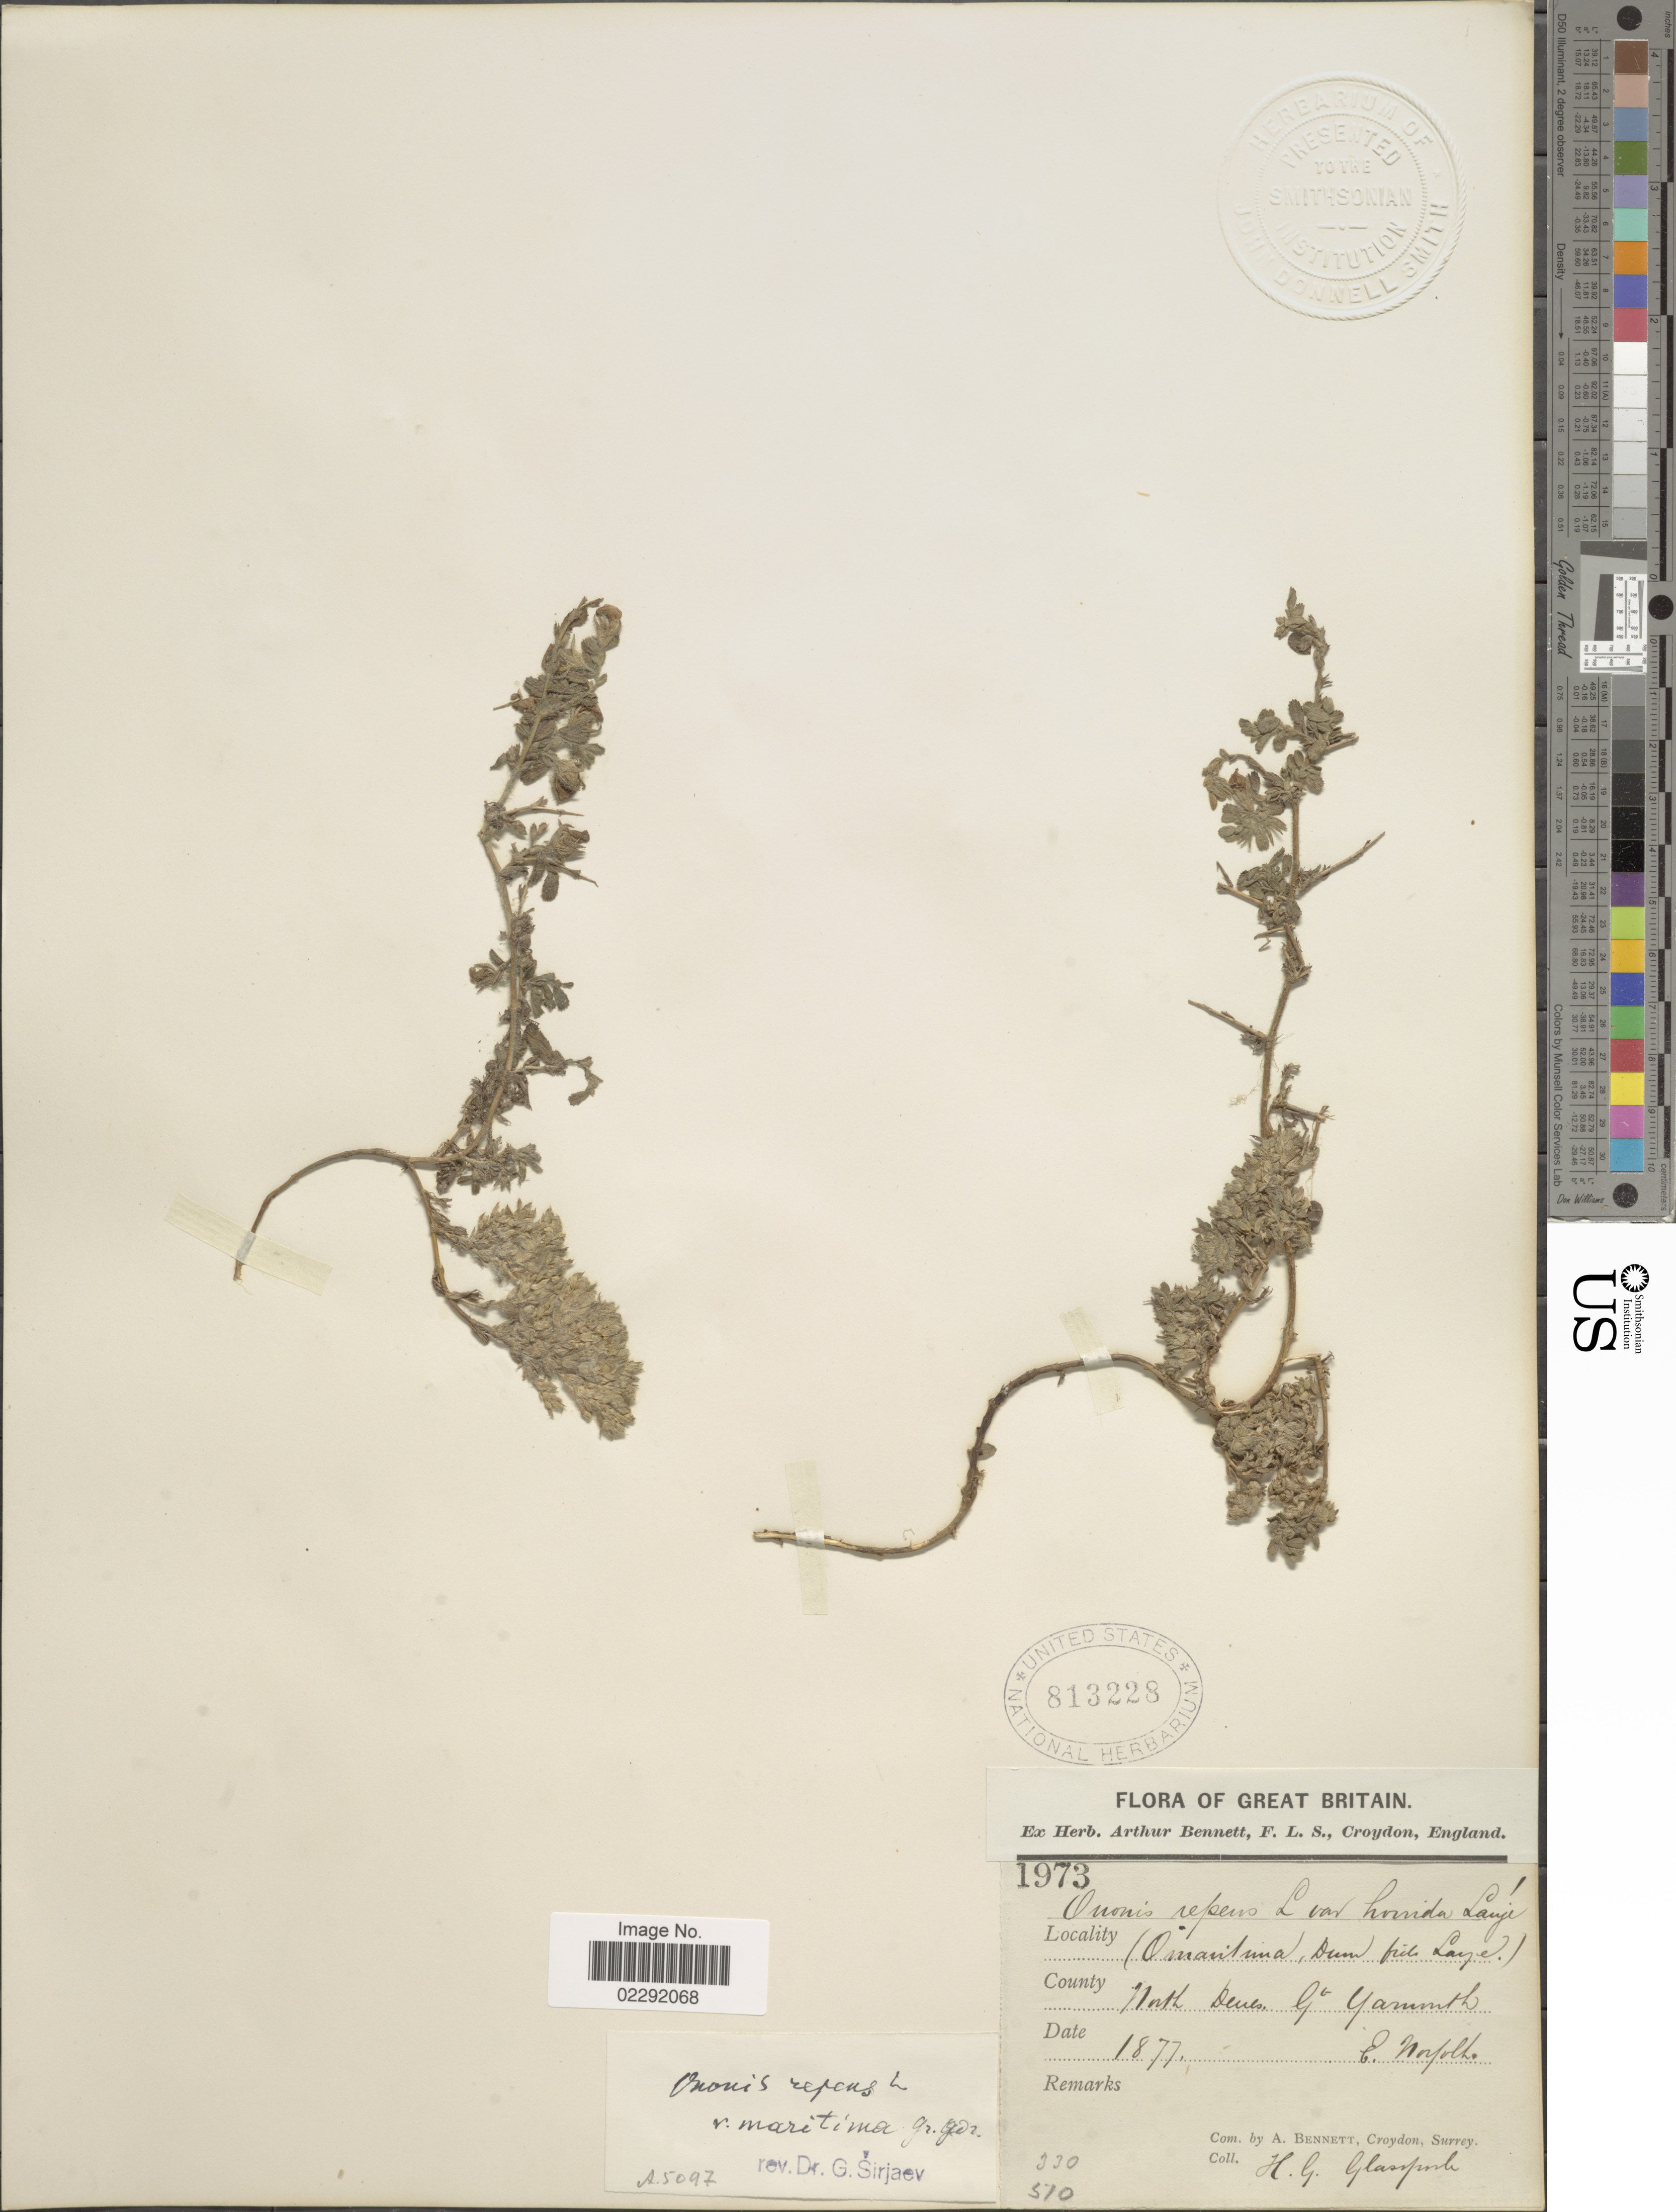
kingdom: Plantae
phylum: Tracheophyta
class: Magnoliopsida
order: Fabales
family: Fabaceae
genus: Ononis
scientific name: Ononis repens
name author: L.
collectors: H. Glassposh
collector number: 1973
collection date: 1877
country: United Kingdom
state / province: England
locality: North Denes Gt. Yarmouth, E. Norfolk.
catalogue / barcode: US 813228